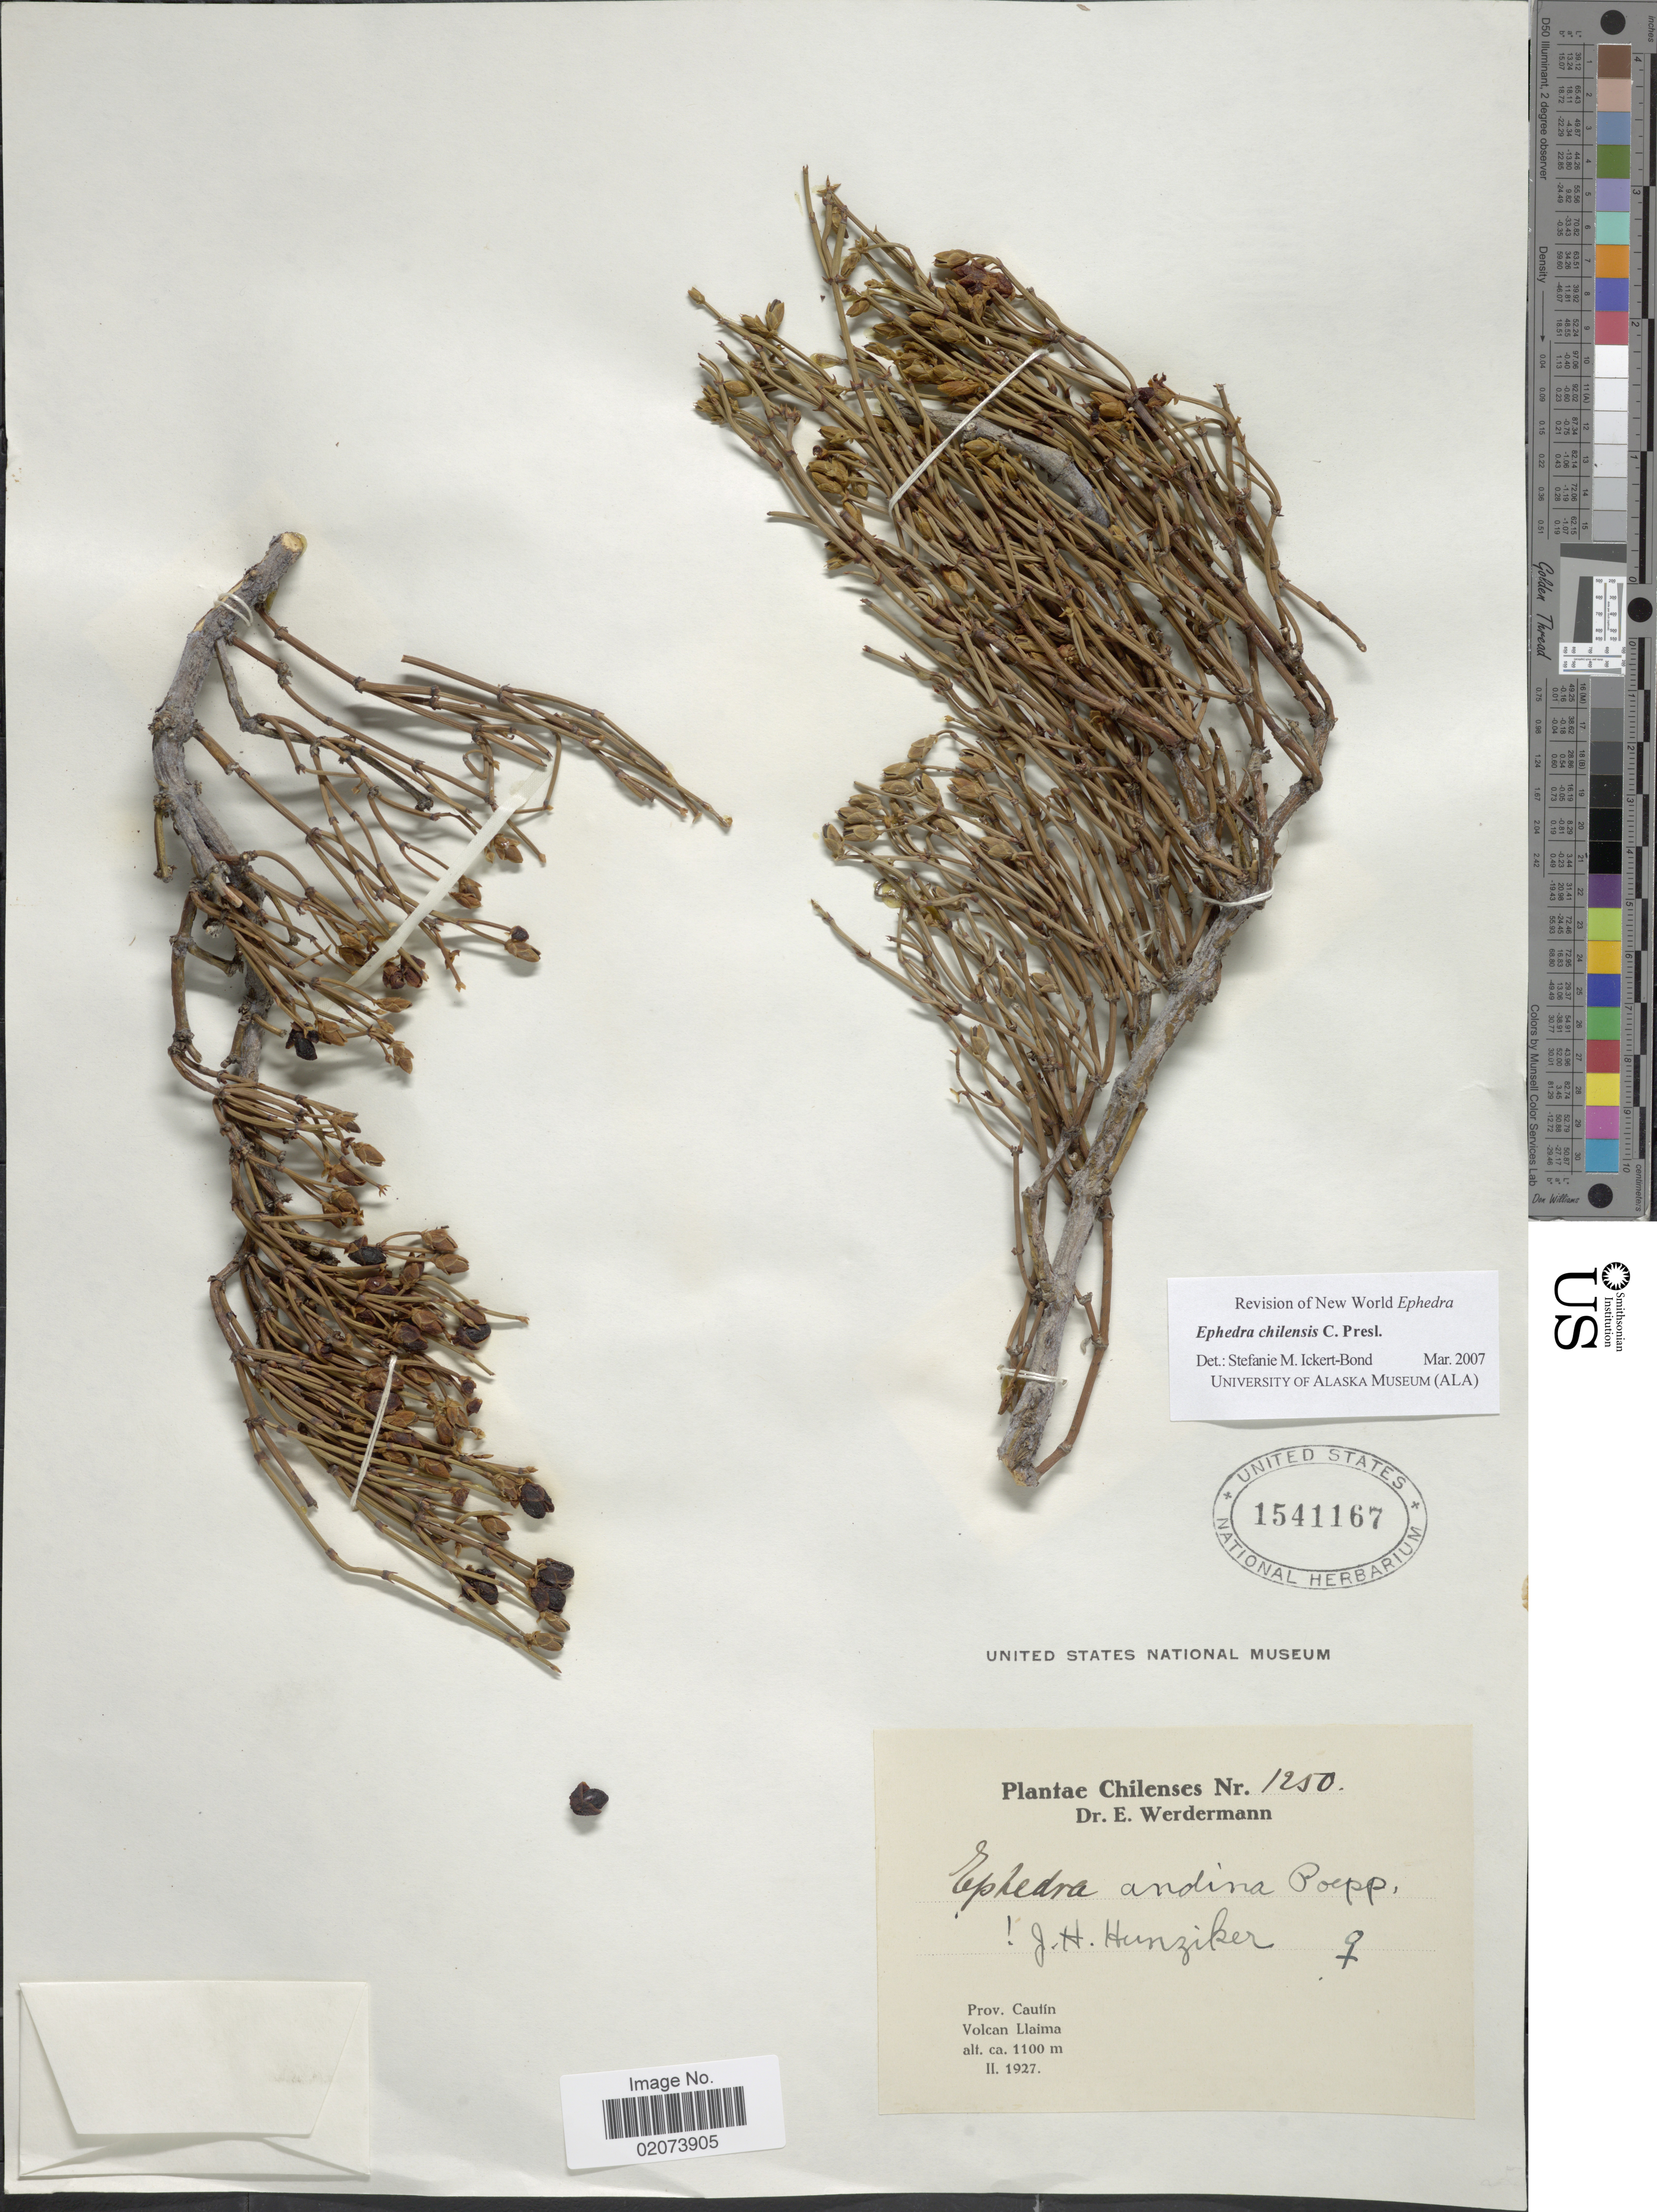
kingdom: Plantae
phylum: Tracheophyta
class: Gnetopsida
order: Ephedrales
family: Ephedraceae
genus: Ephedra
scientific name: Ephedra chilensis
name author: C. Presl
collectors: E. Werdermann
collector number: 1250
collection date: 1927-02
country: Chile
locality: Prov. Cautin, Volcan Llaima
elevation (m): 1100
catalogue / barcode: US 1541167